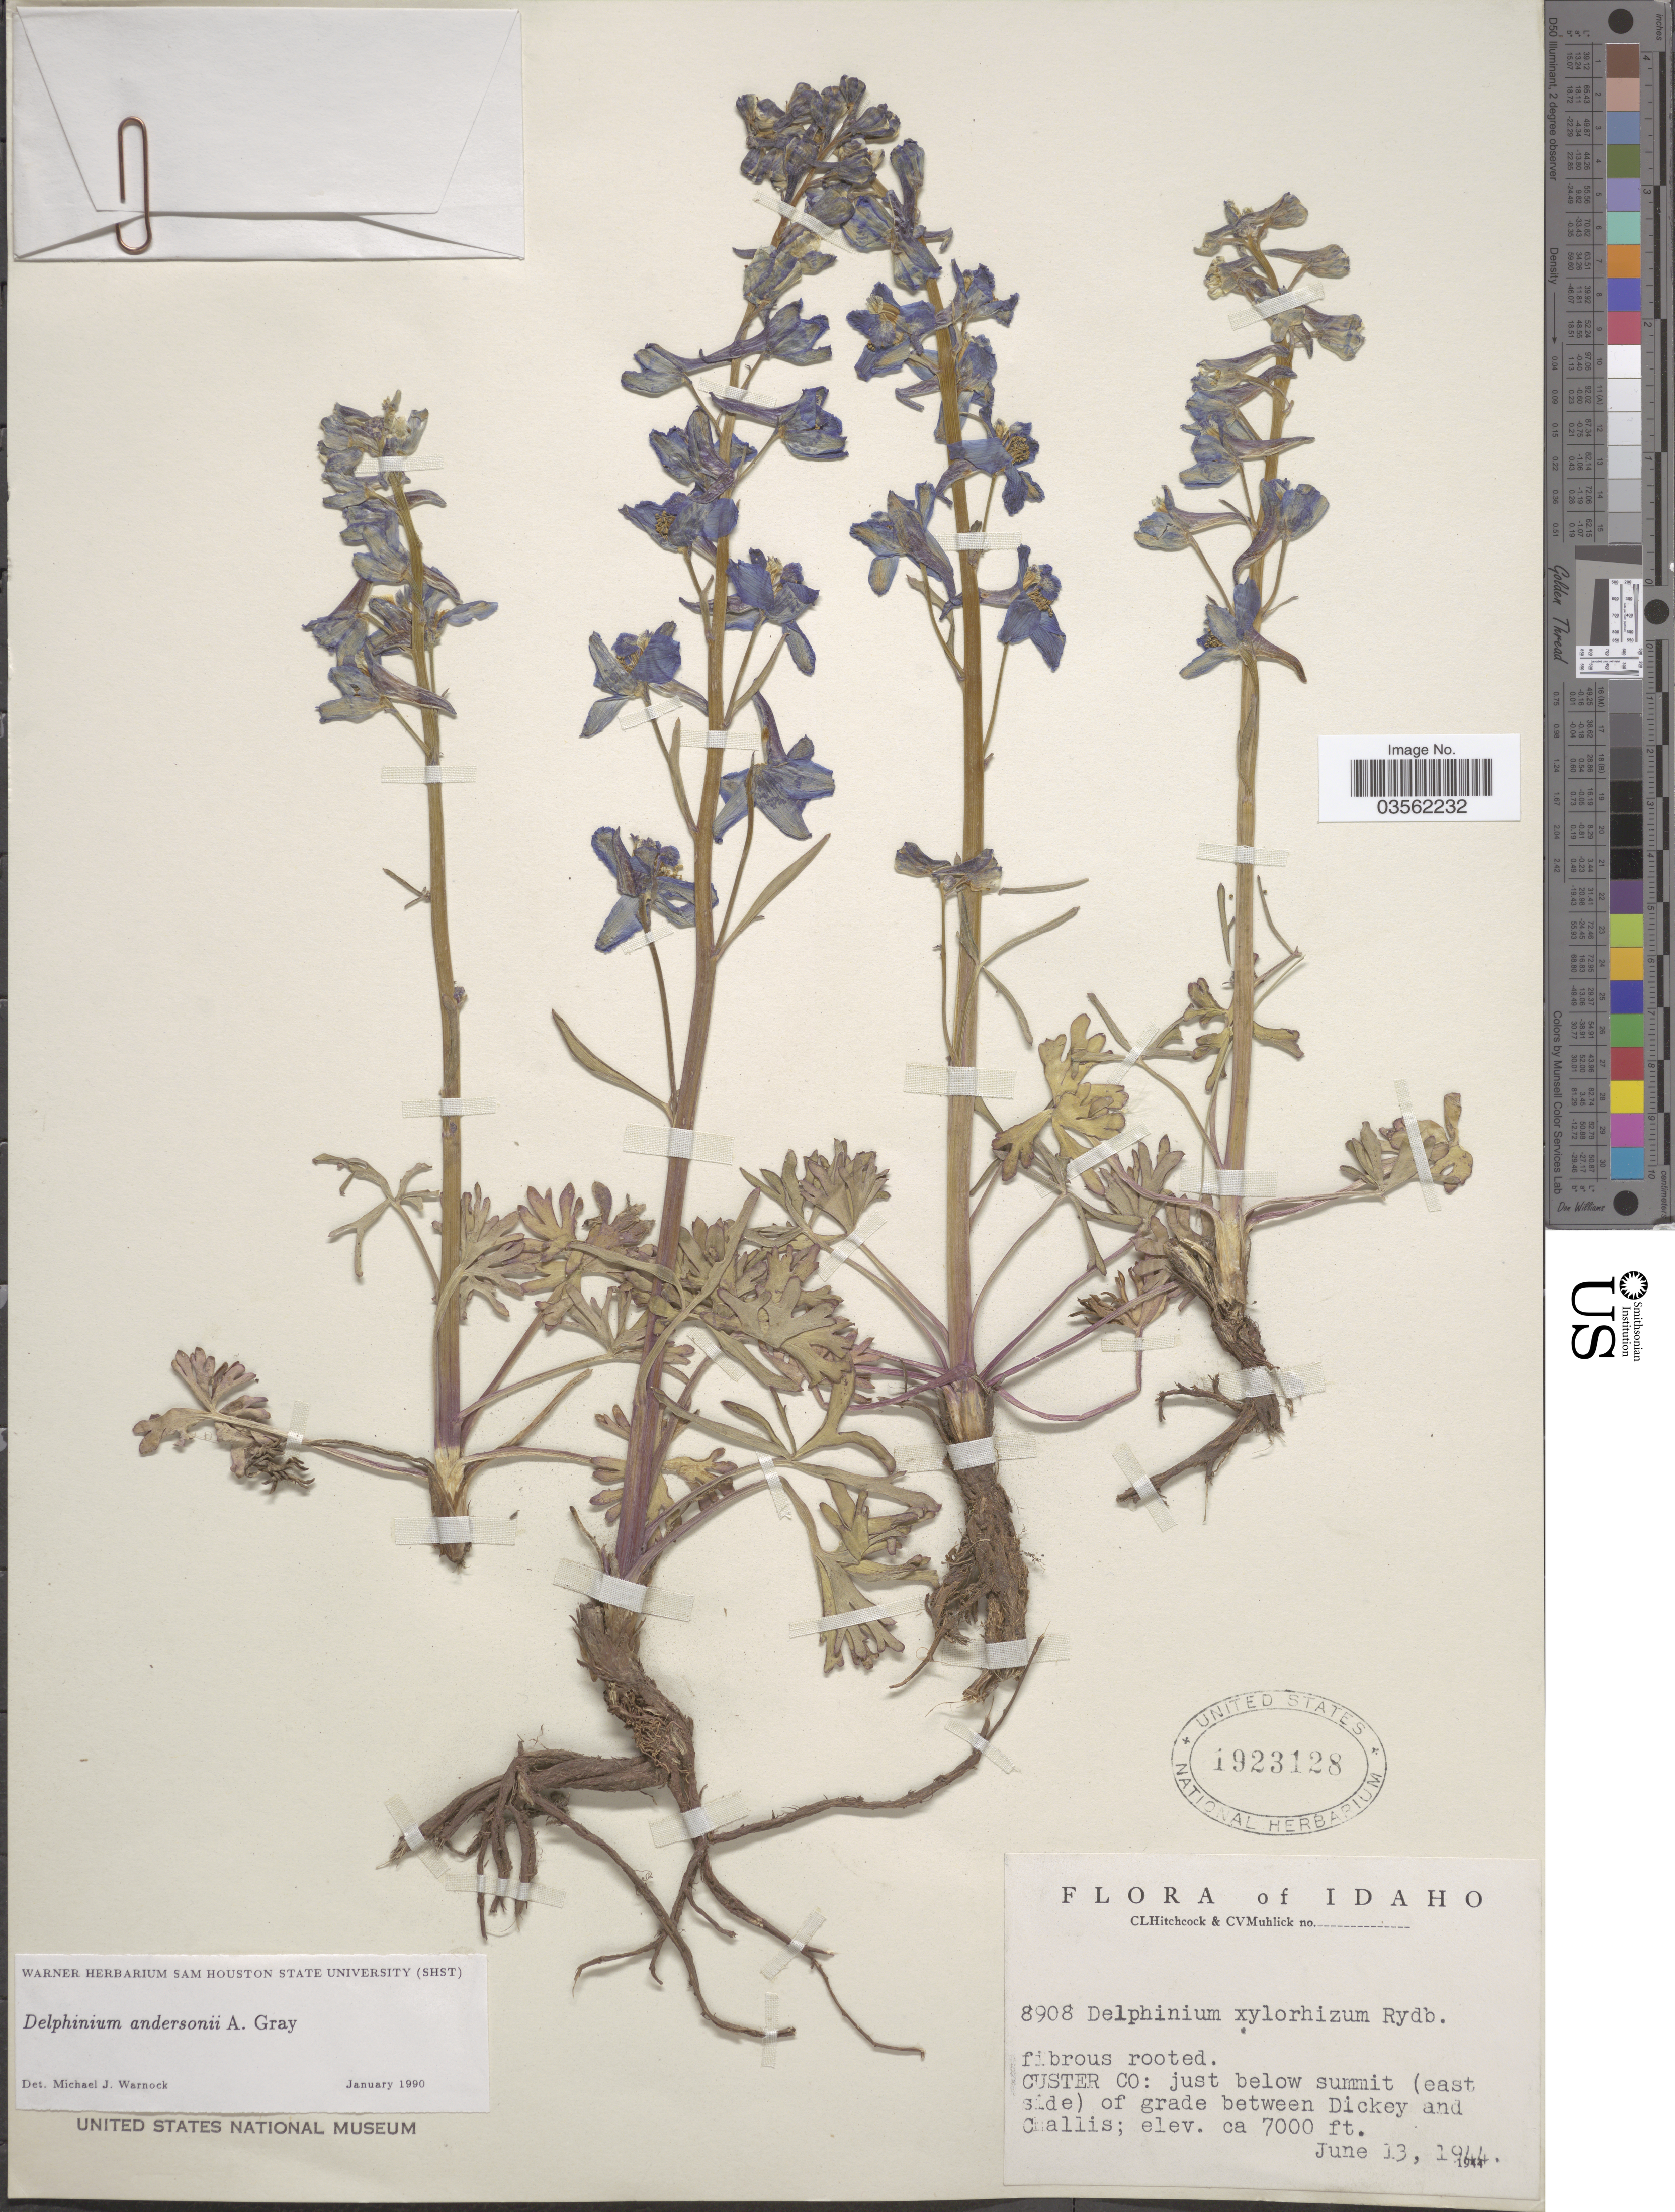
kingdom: Plantae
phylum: Tracheophyta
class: Magnoliopsida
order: Ranunculales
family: Ranunculaceae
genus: Delphinium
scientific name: Delphinium andersonii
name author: A. Gray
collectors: C. L. Hitchcock & C. V. Muhlick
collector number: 8908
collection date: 1944-06-13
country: United States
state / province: Idaho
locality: Custer Co: just below summit (east side) of grade between Dickey and Challis.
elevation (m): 2134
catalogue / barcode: US 1923128